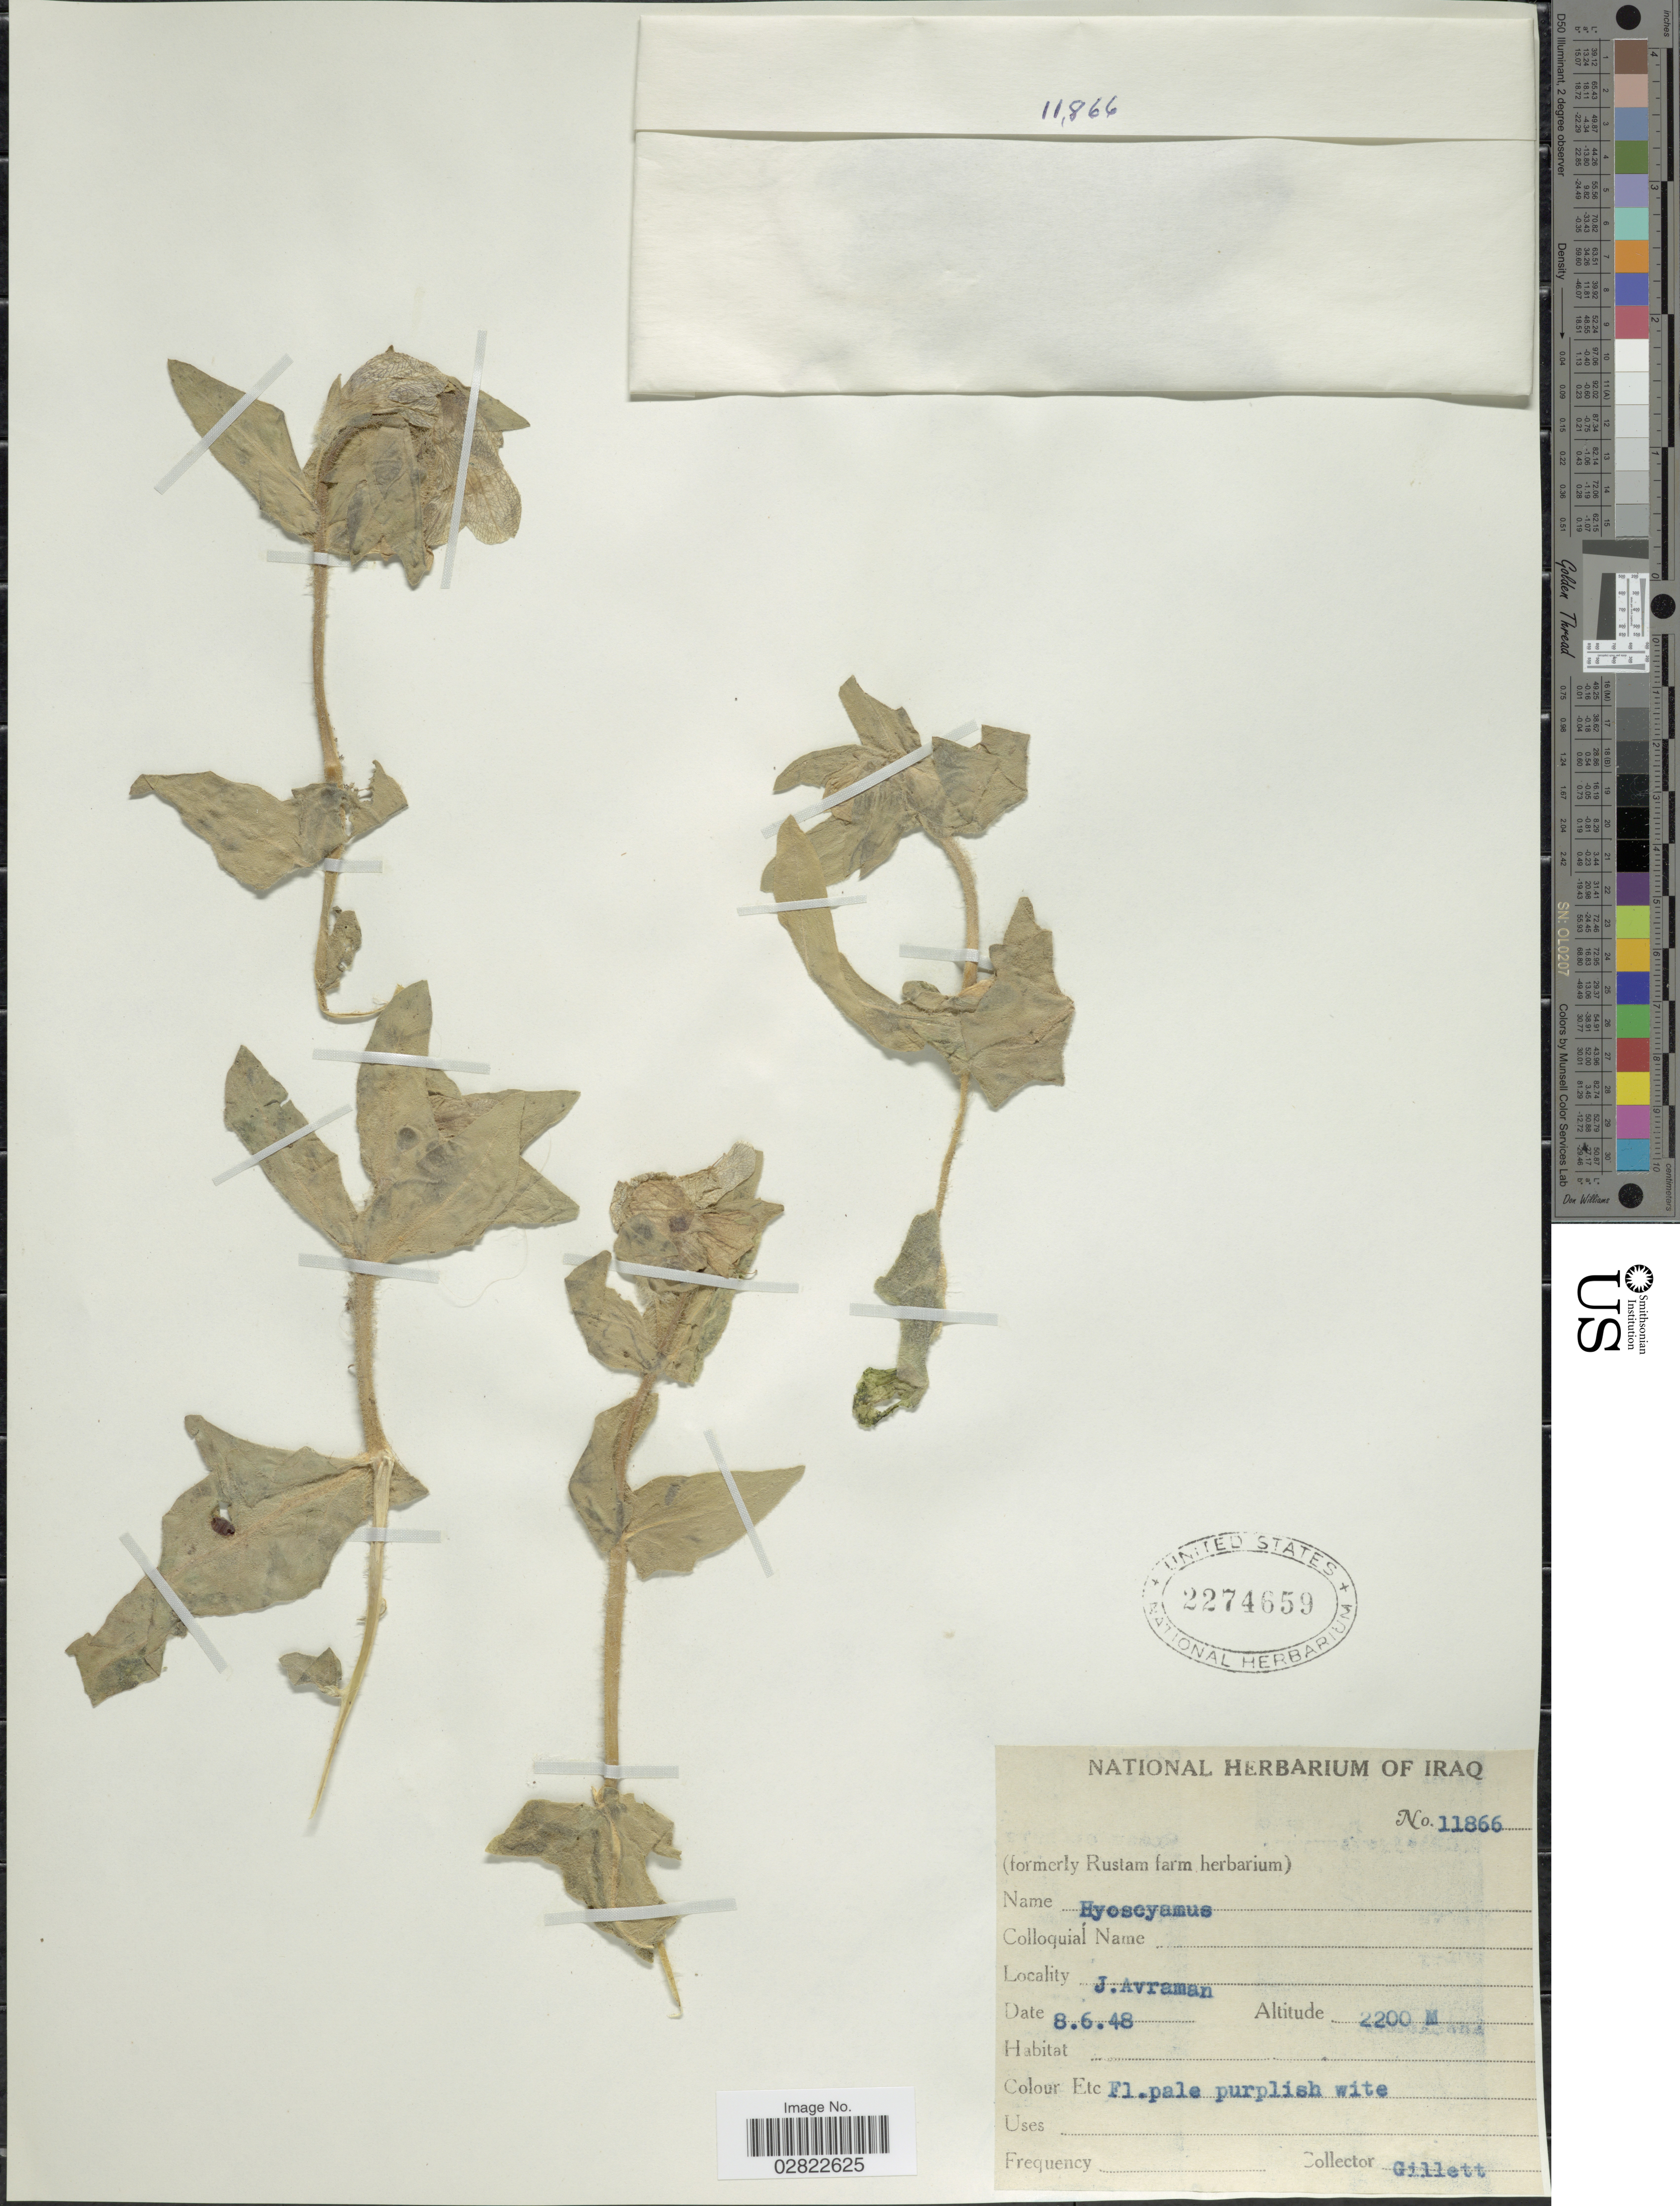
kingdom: Plantae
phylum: Tracheophyta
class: Magnoliopsida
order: Solanales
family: Solanaceae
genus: Hyoscyamus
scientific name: Hyoscyamus sp.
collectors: Gillett, --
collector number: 11866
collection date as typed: Transcribed d/m/y: 8/6/48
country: Iraq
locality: J. Avraman.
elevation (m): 2200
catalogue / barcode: US 2274659